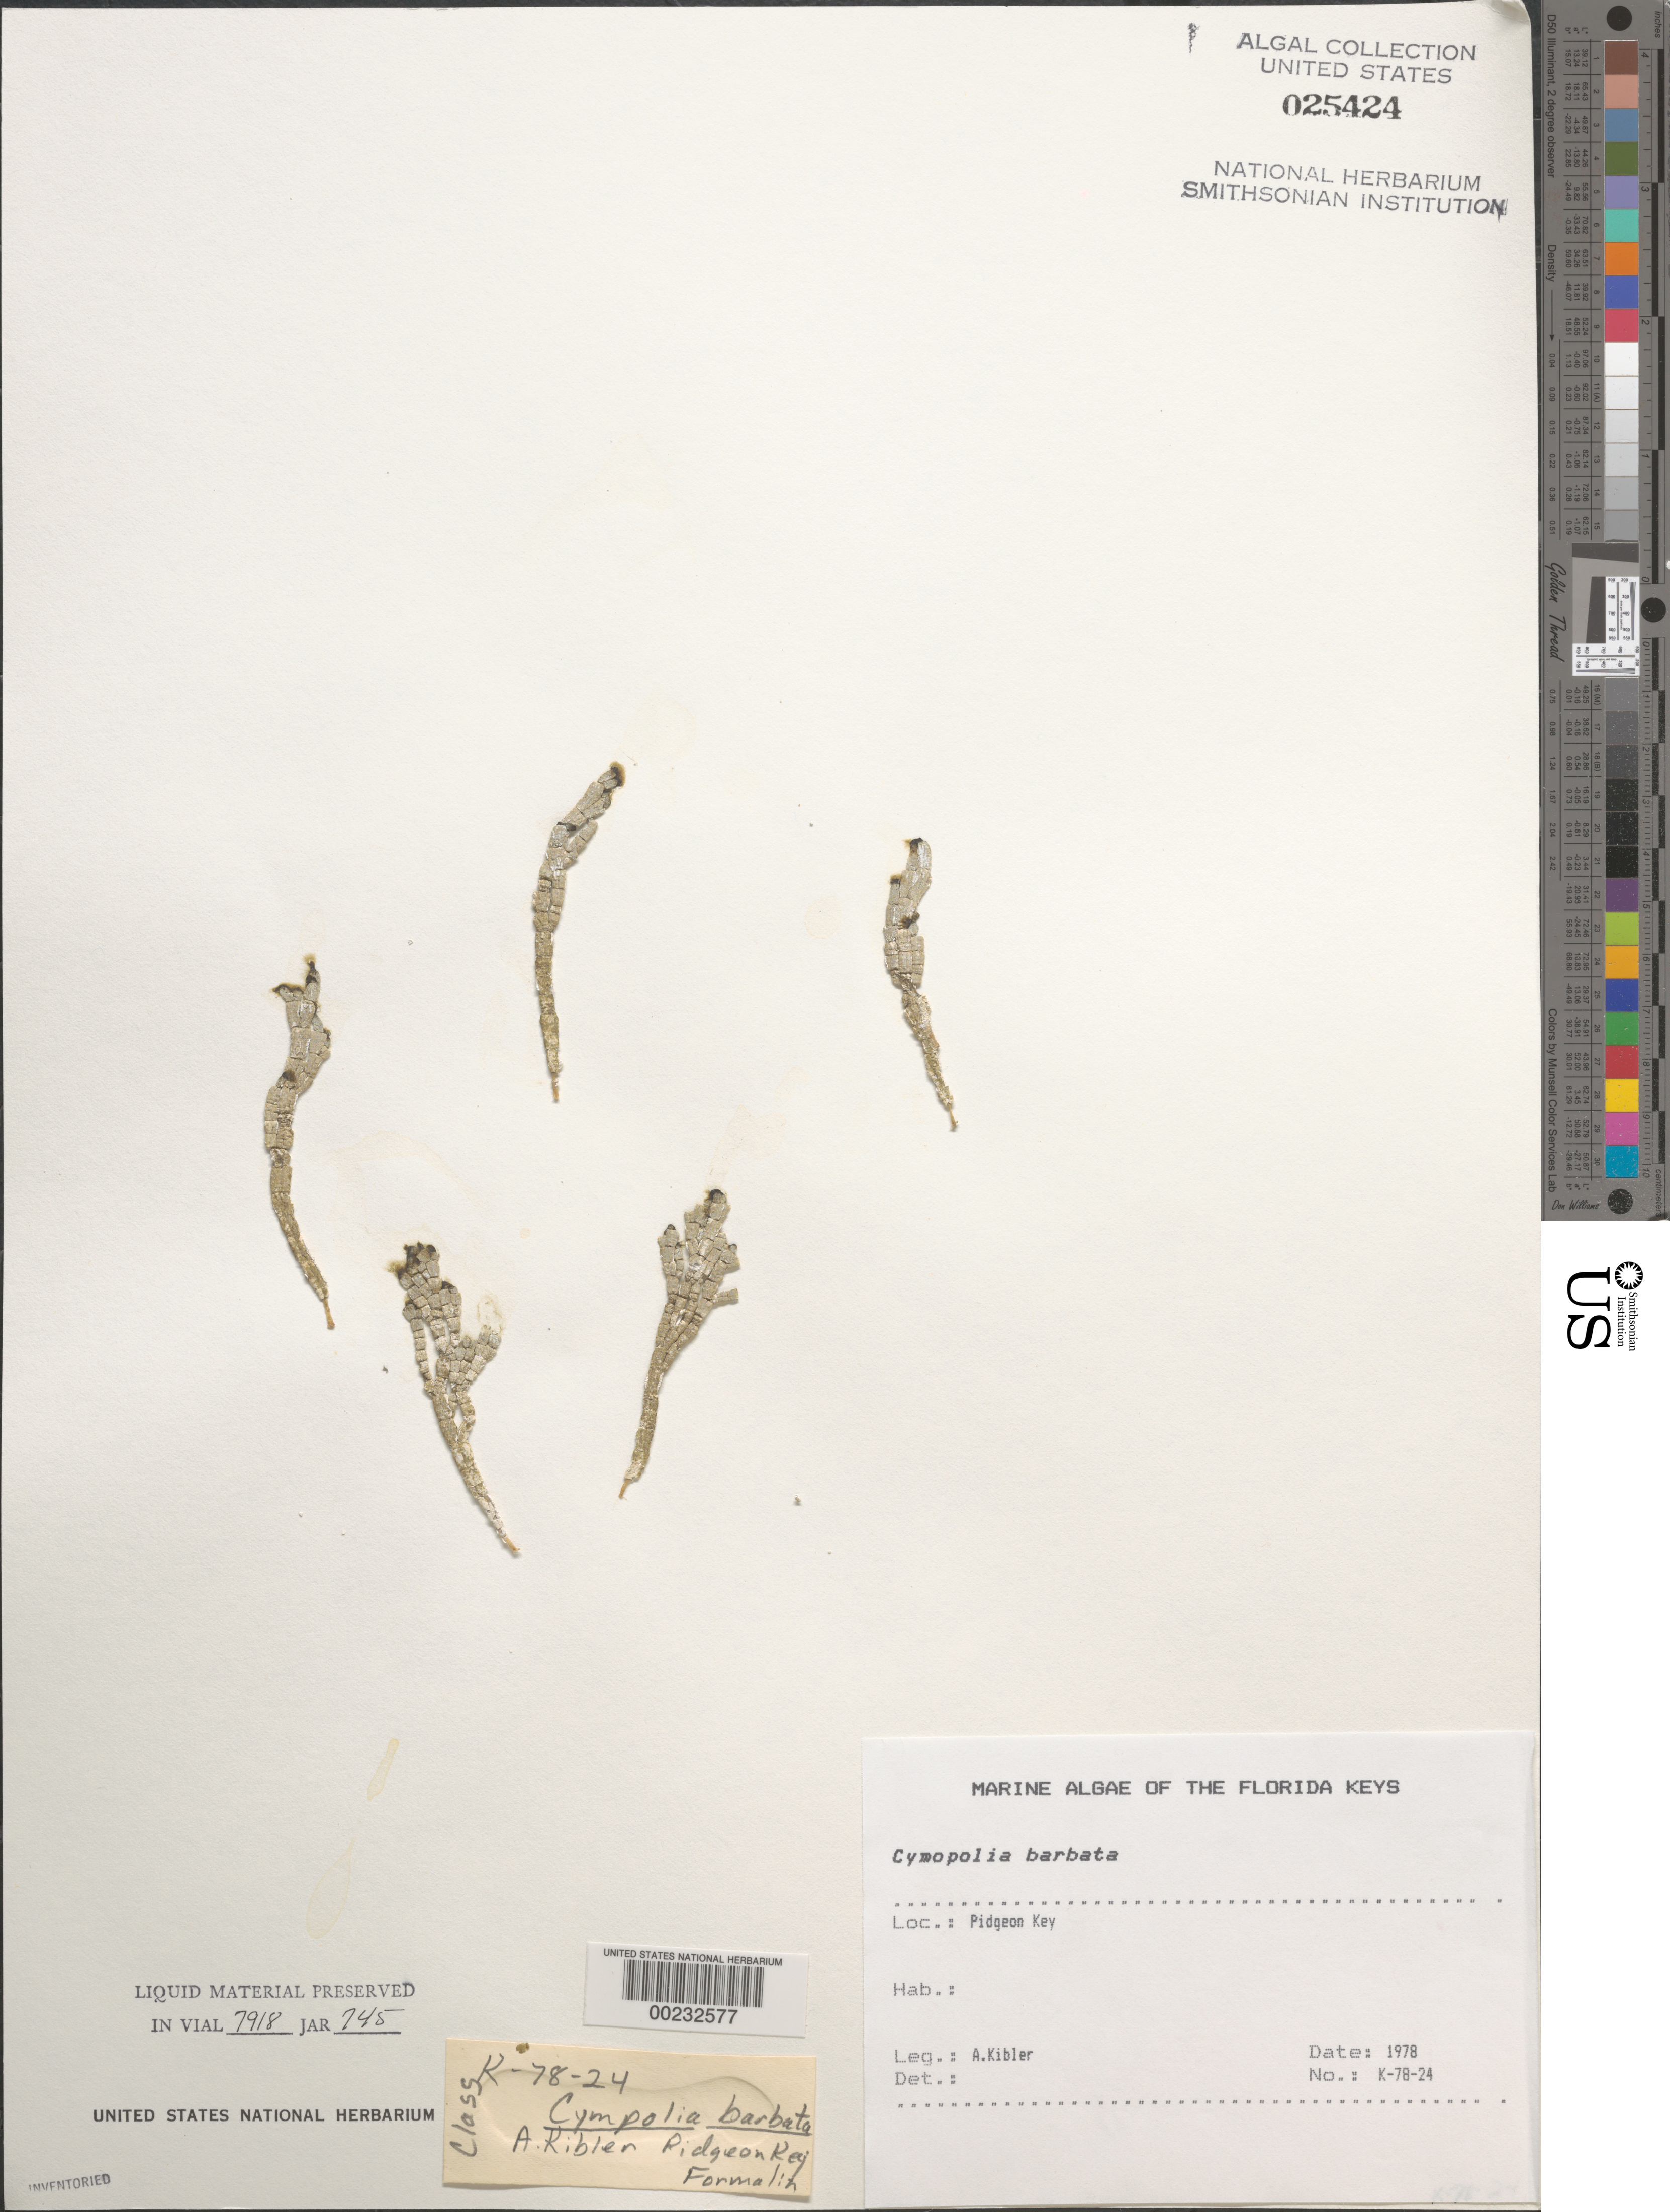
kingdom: Plantae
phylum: Chlorophyta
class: Ulvophyceae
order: Dasycladales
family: Dasycladaceae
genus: Cymopolia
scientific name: Cymopolia barbata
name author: (L.) J.V.Lamouroux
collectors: A. Kibler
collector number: K-78-24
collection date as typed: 1978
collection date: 1978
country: United States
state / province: Florida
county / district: Monroe County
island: Pigeon Key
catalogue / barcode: US 25424